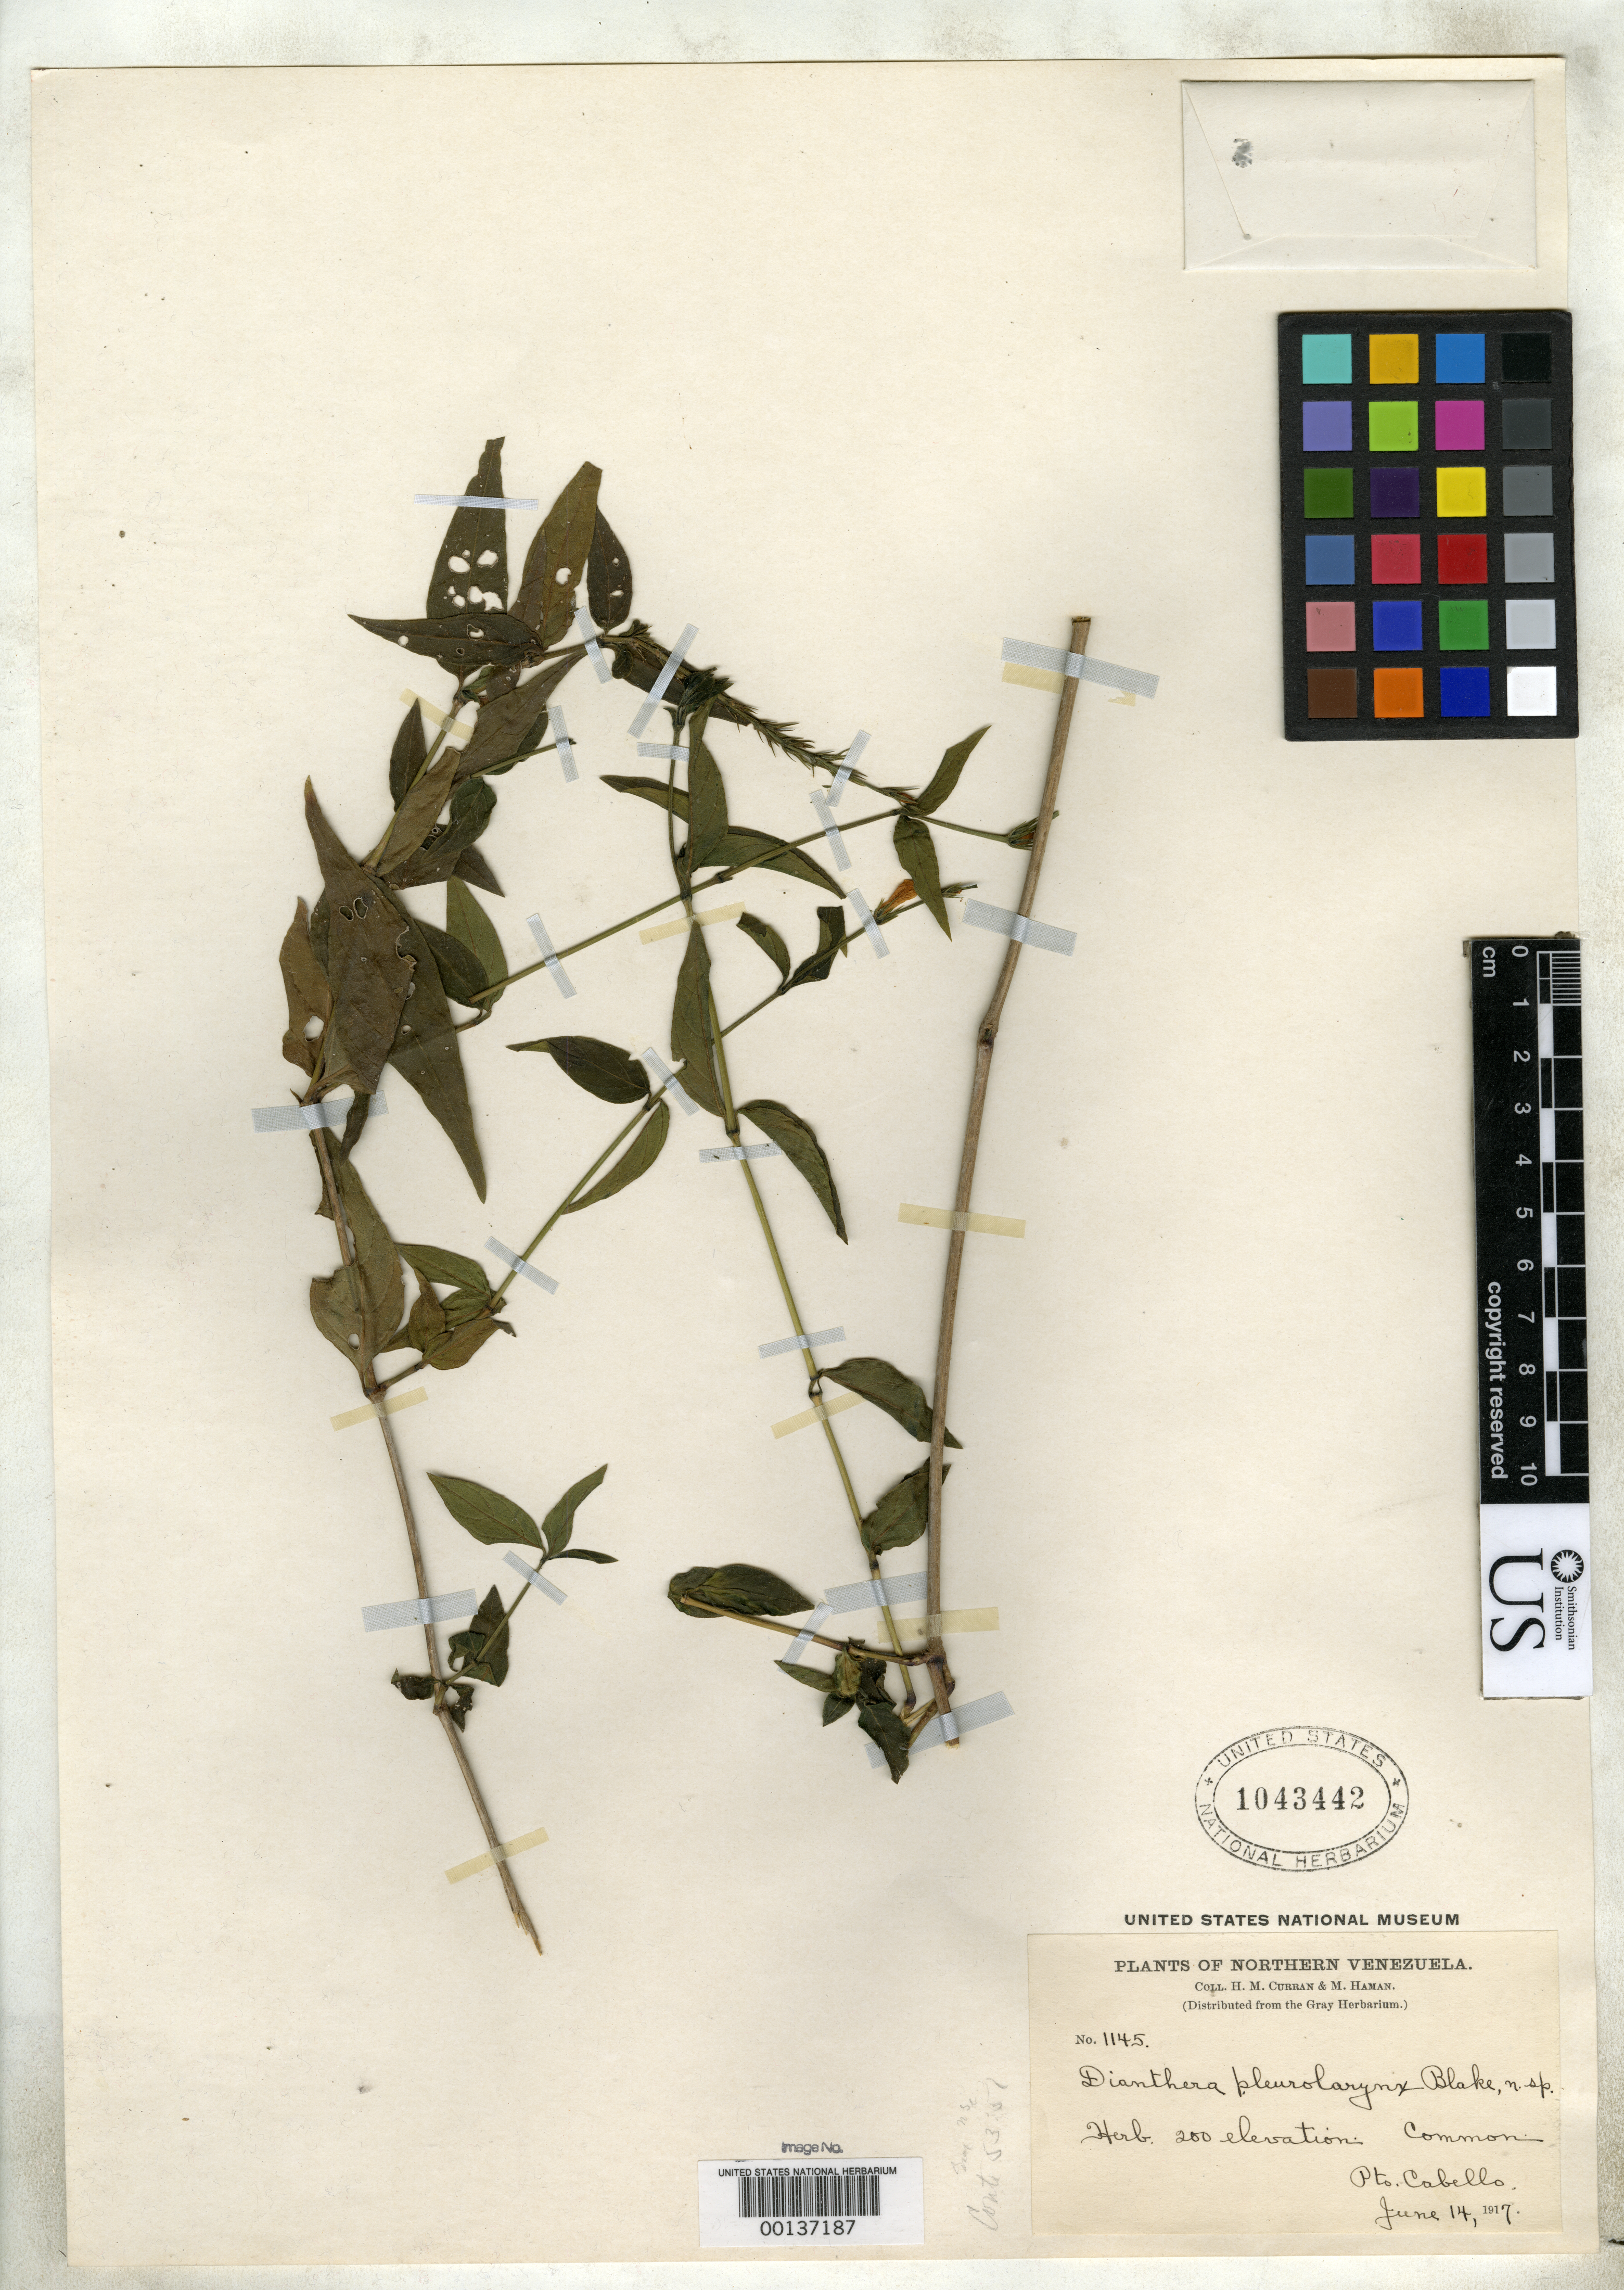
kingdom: Plantae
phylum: Tracheophyta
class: Magnoliopsida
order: Lamiales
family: Acanthaceae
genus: Dianthera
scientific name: Dianthera pleurolarynx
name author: S.F. Blake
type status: Type Collection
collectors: H. M. Curran & M. Haman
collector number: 1145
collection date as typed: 14 Jun 1917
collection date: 1917-06-14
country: Venezuela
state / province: Carabobo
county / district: Puerto Cabello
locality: Puerto Cabello.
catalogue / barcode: US 1043442